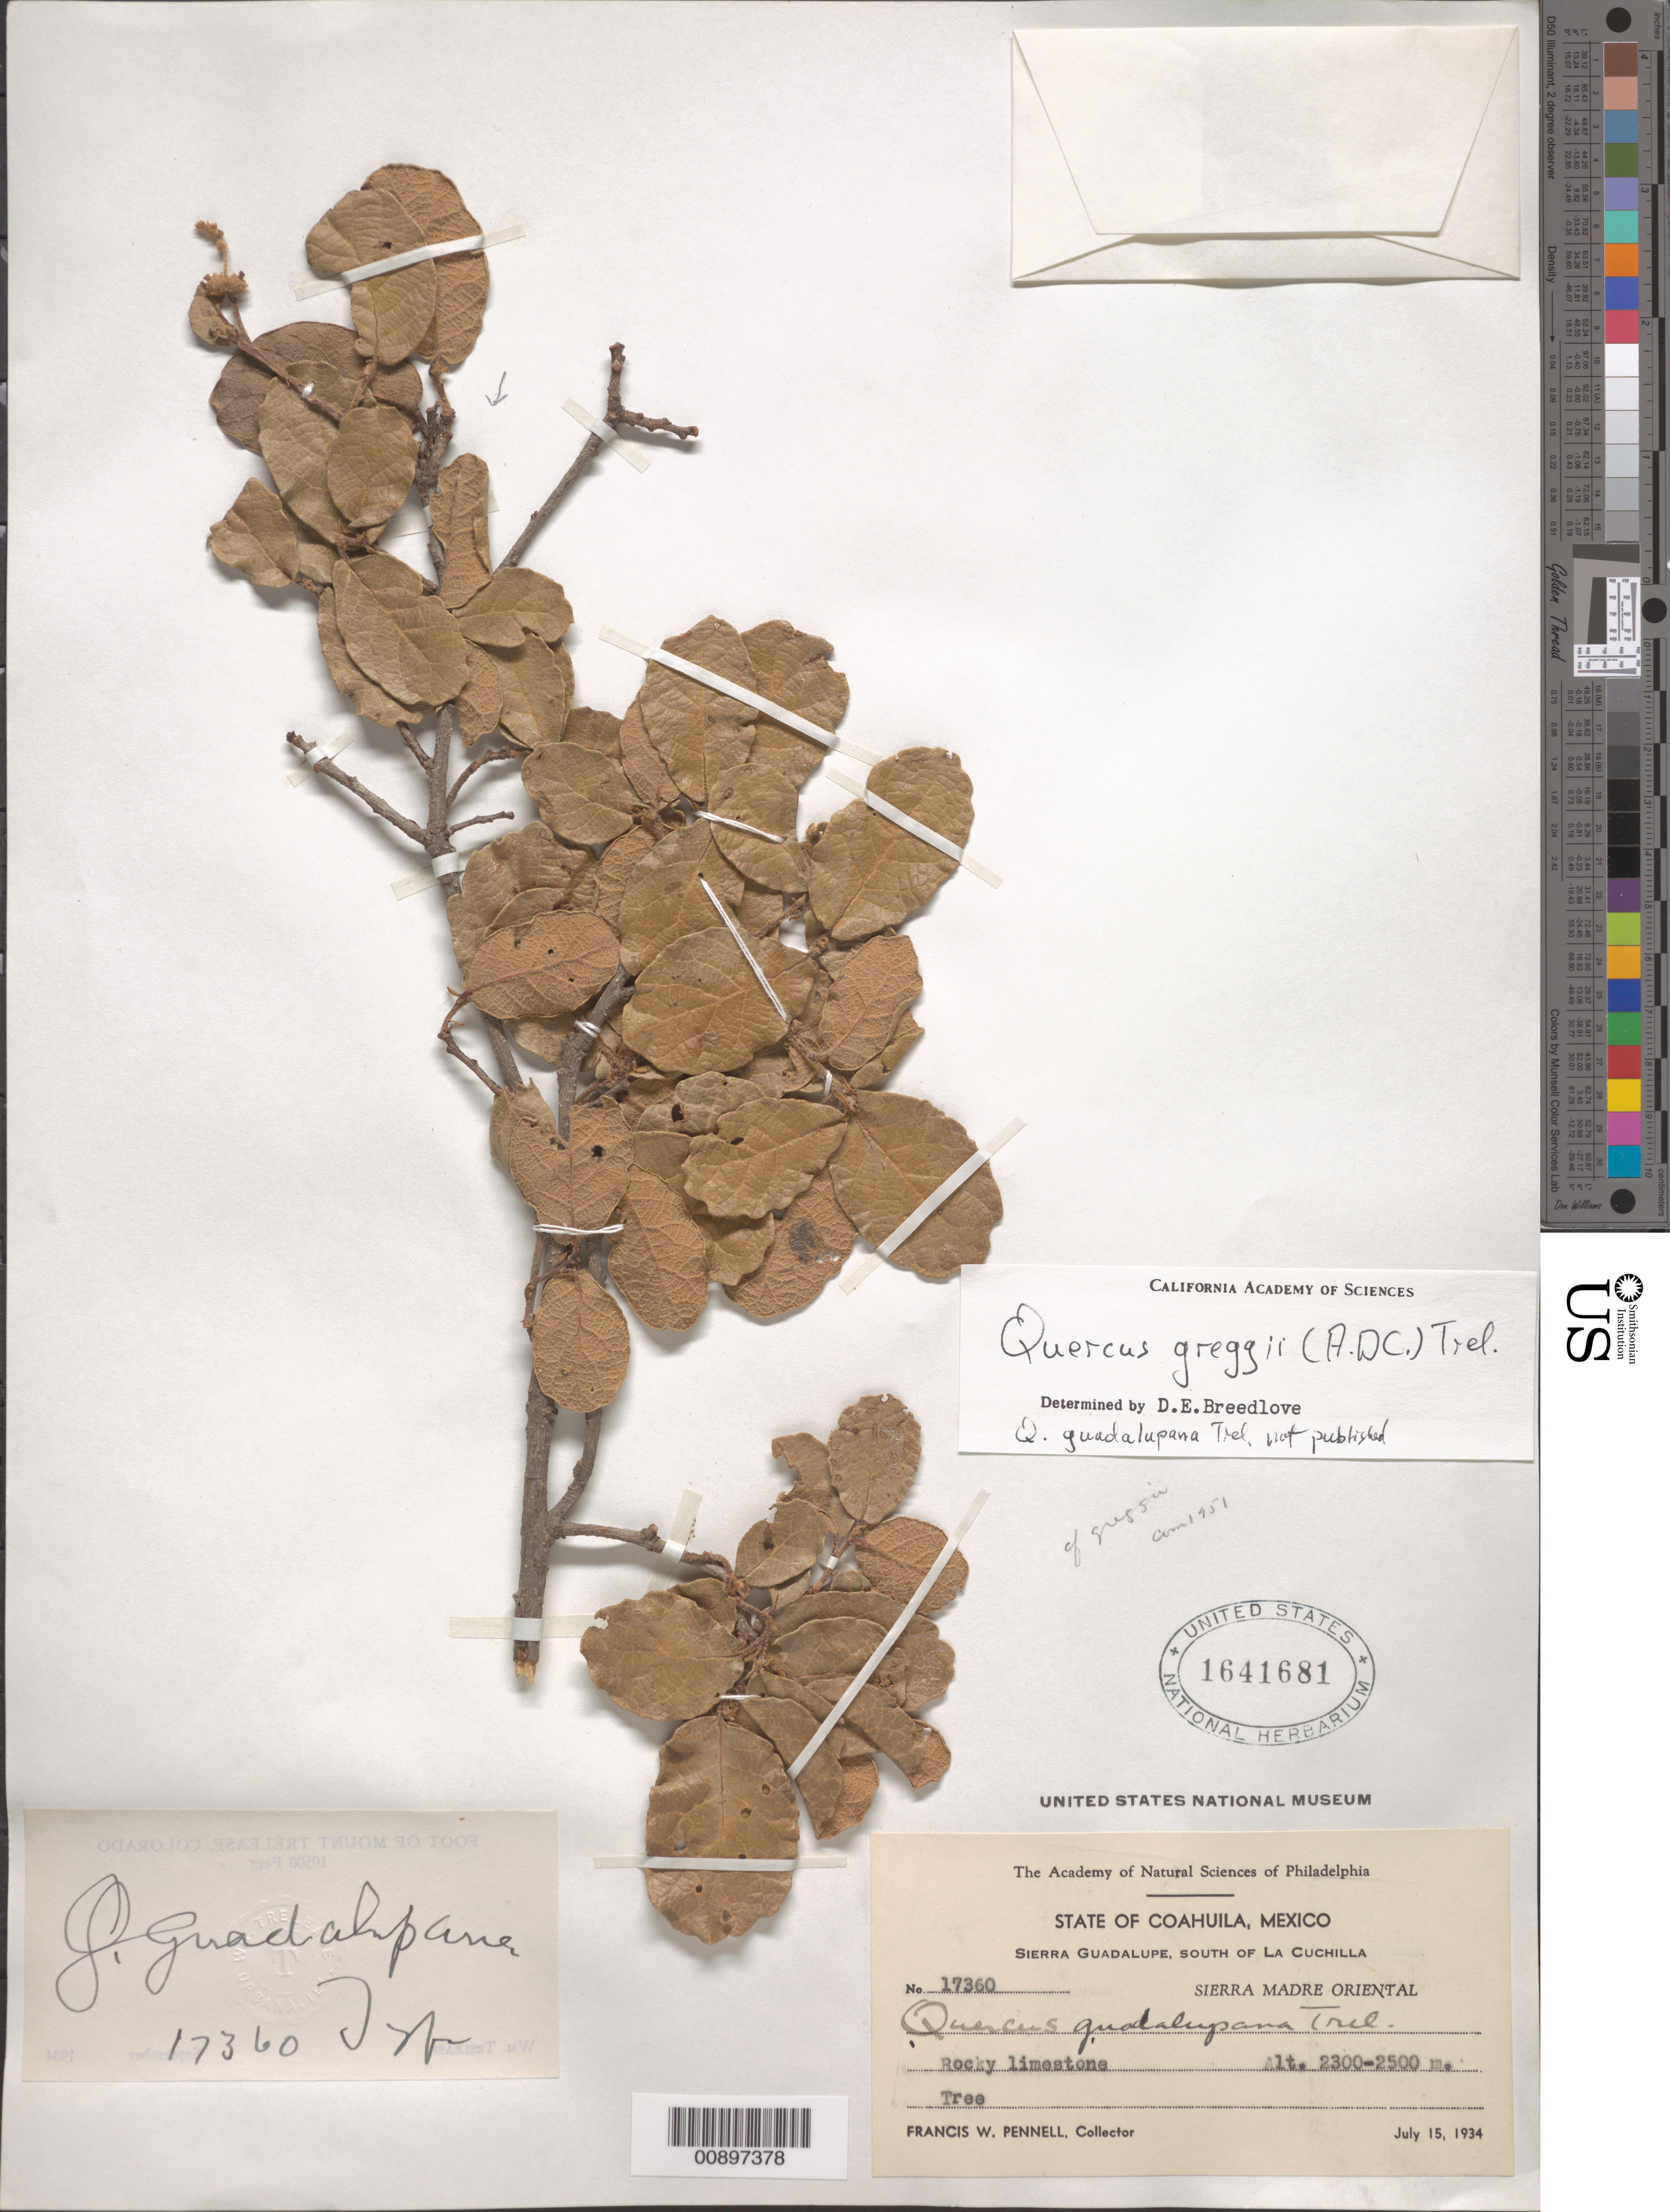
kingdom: Plantae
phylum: Tracheophyta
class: Magnoliopsida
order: Fagales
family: Fagaceae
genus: Quercus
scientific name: Quercus greggii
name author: (A. DC.) Trel.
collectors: F. W. Pennell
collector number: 17360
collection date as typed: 15 Jul 1934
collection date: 1934-07-15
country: Mexico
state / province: Coahuila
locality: Sierra Guadalupe, south of La Cuchilla. Sierra Madre Oriental, Coahuila.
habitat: Rocky limestone.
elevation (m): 2500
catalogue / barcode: US 1641681